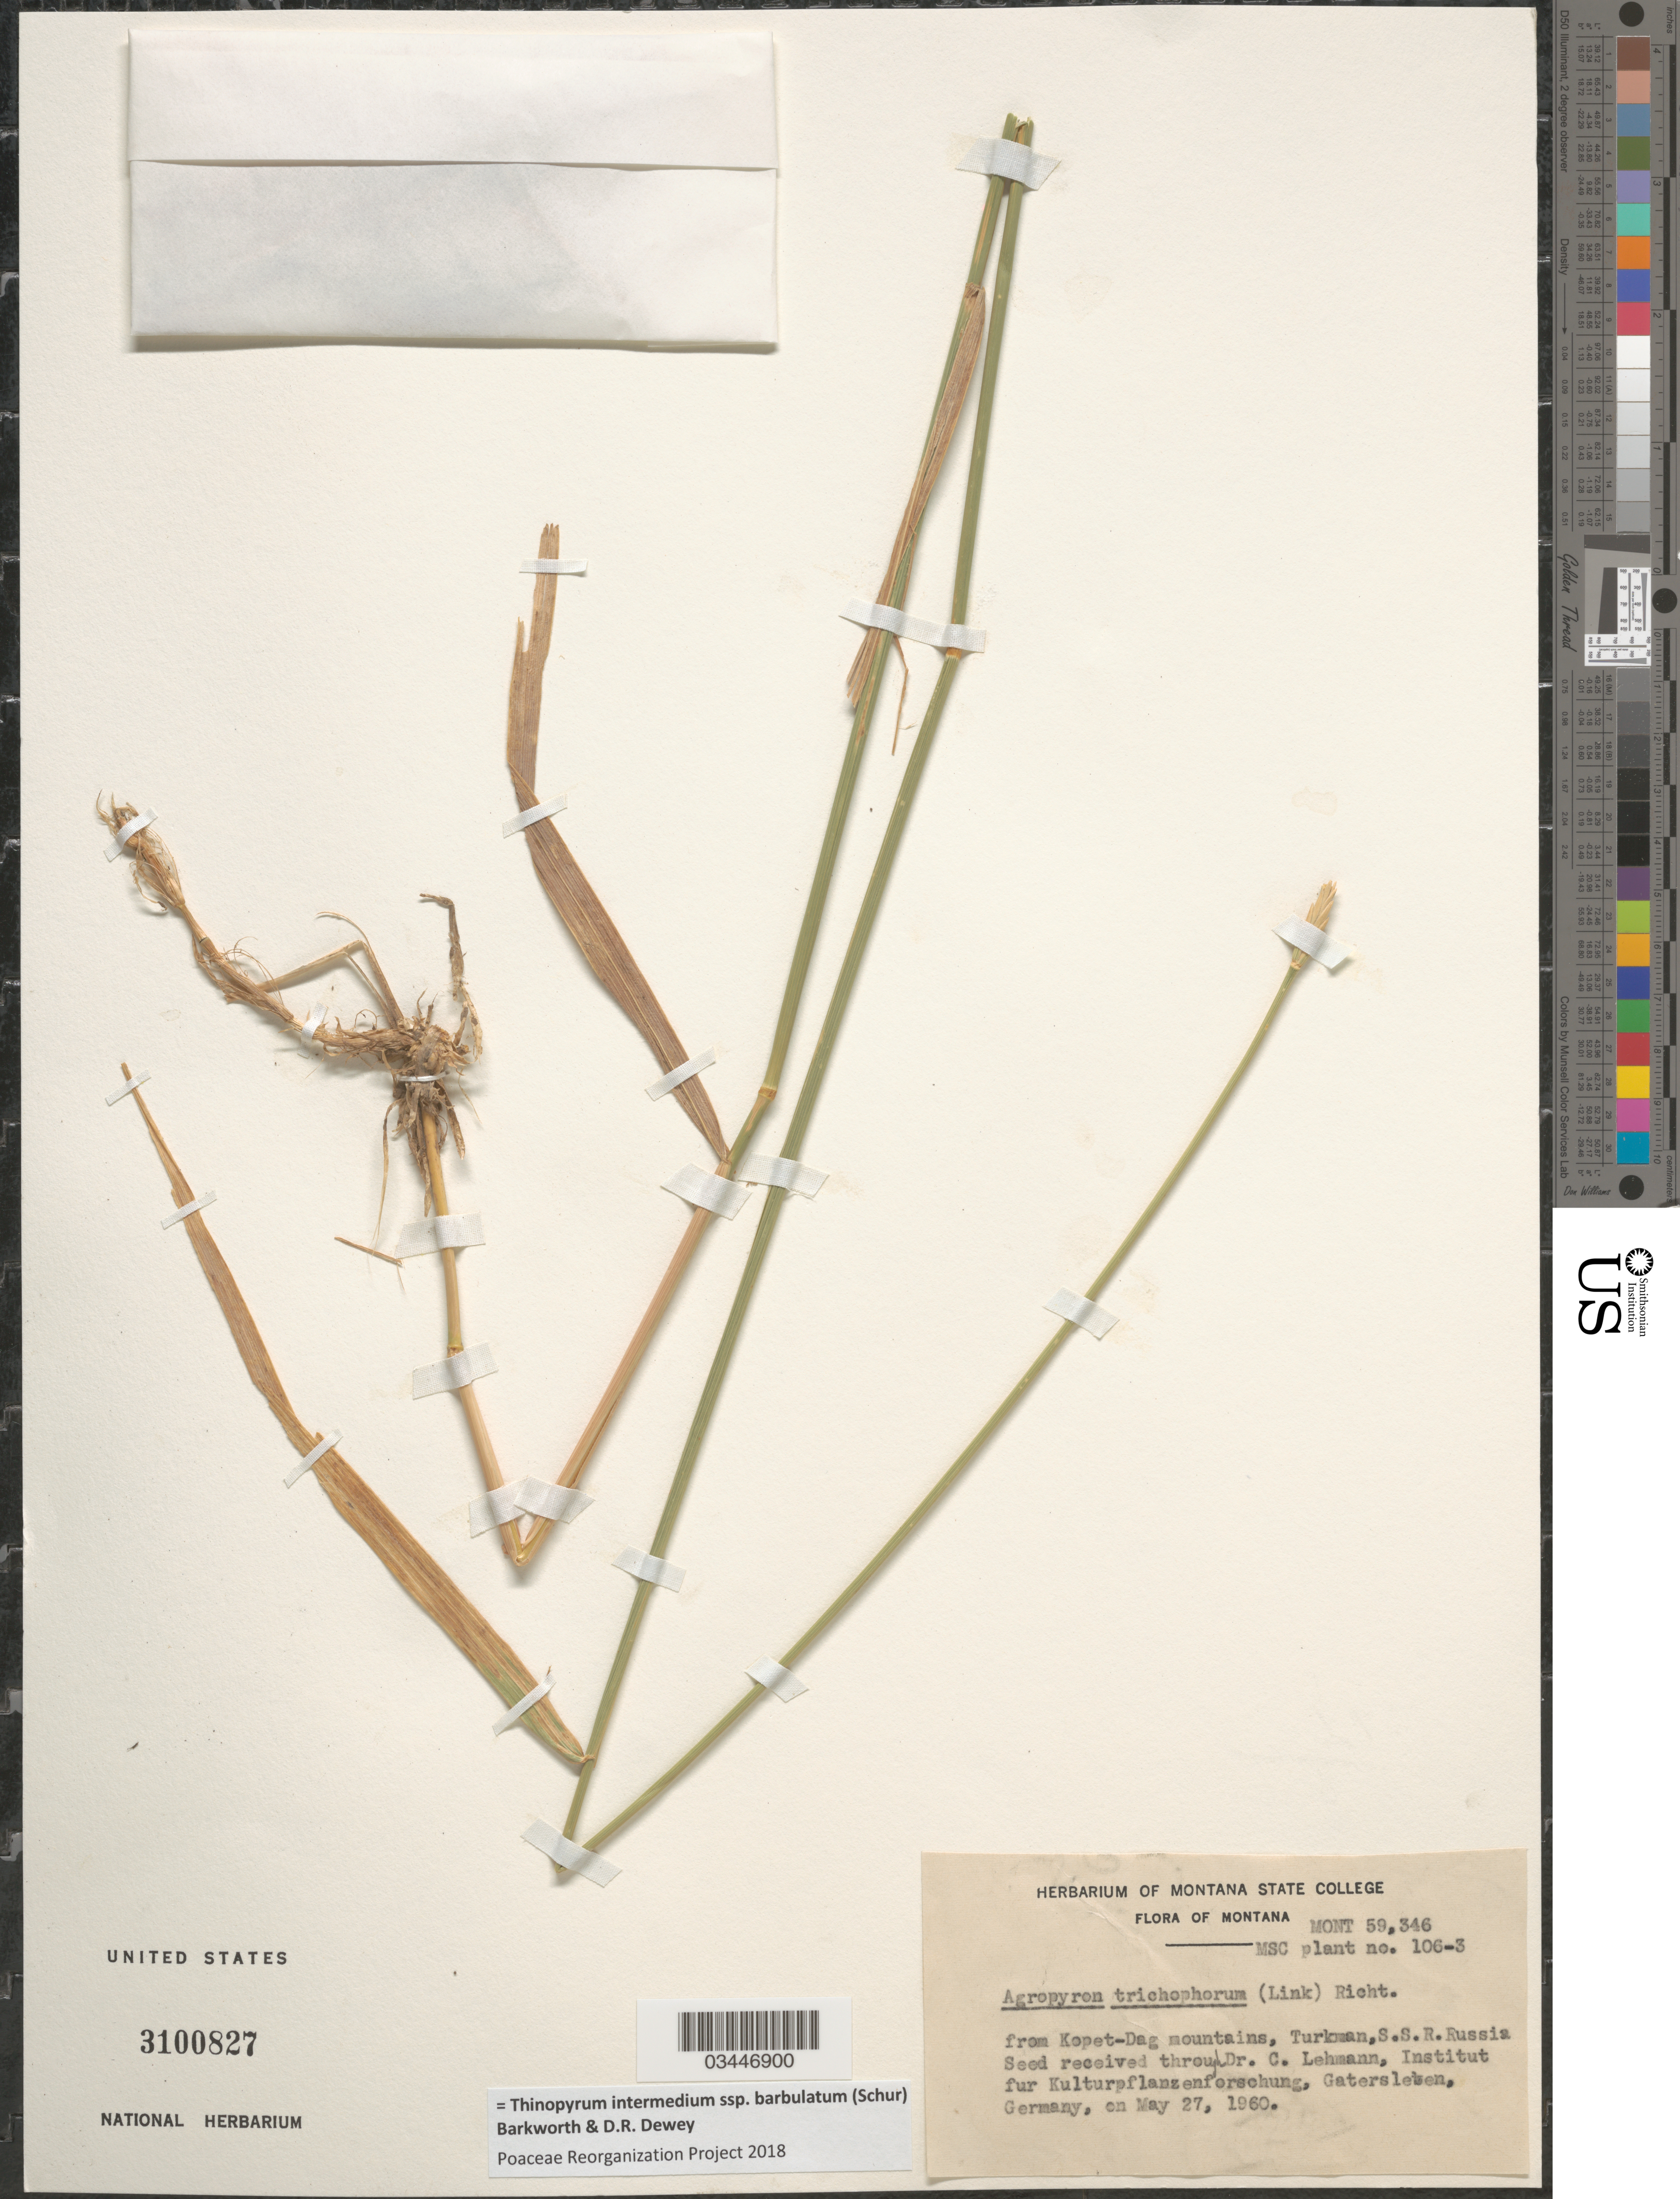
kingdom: Plantae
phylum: Tracheophyta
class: Liliopsida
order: Poales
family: Poaceae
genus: Thinopyrum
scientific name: Thinopyrum intermedium subsp. barbulatum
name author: (Schur) Barkworth & Dewey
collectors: ex herb. Montana State College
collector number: Mont 59346/106-3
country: United States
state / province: Montana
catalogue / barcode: US 3100827